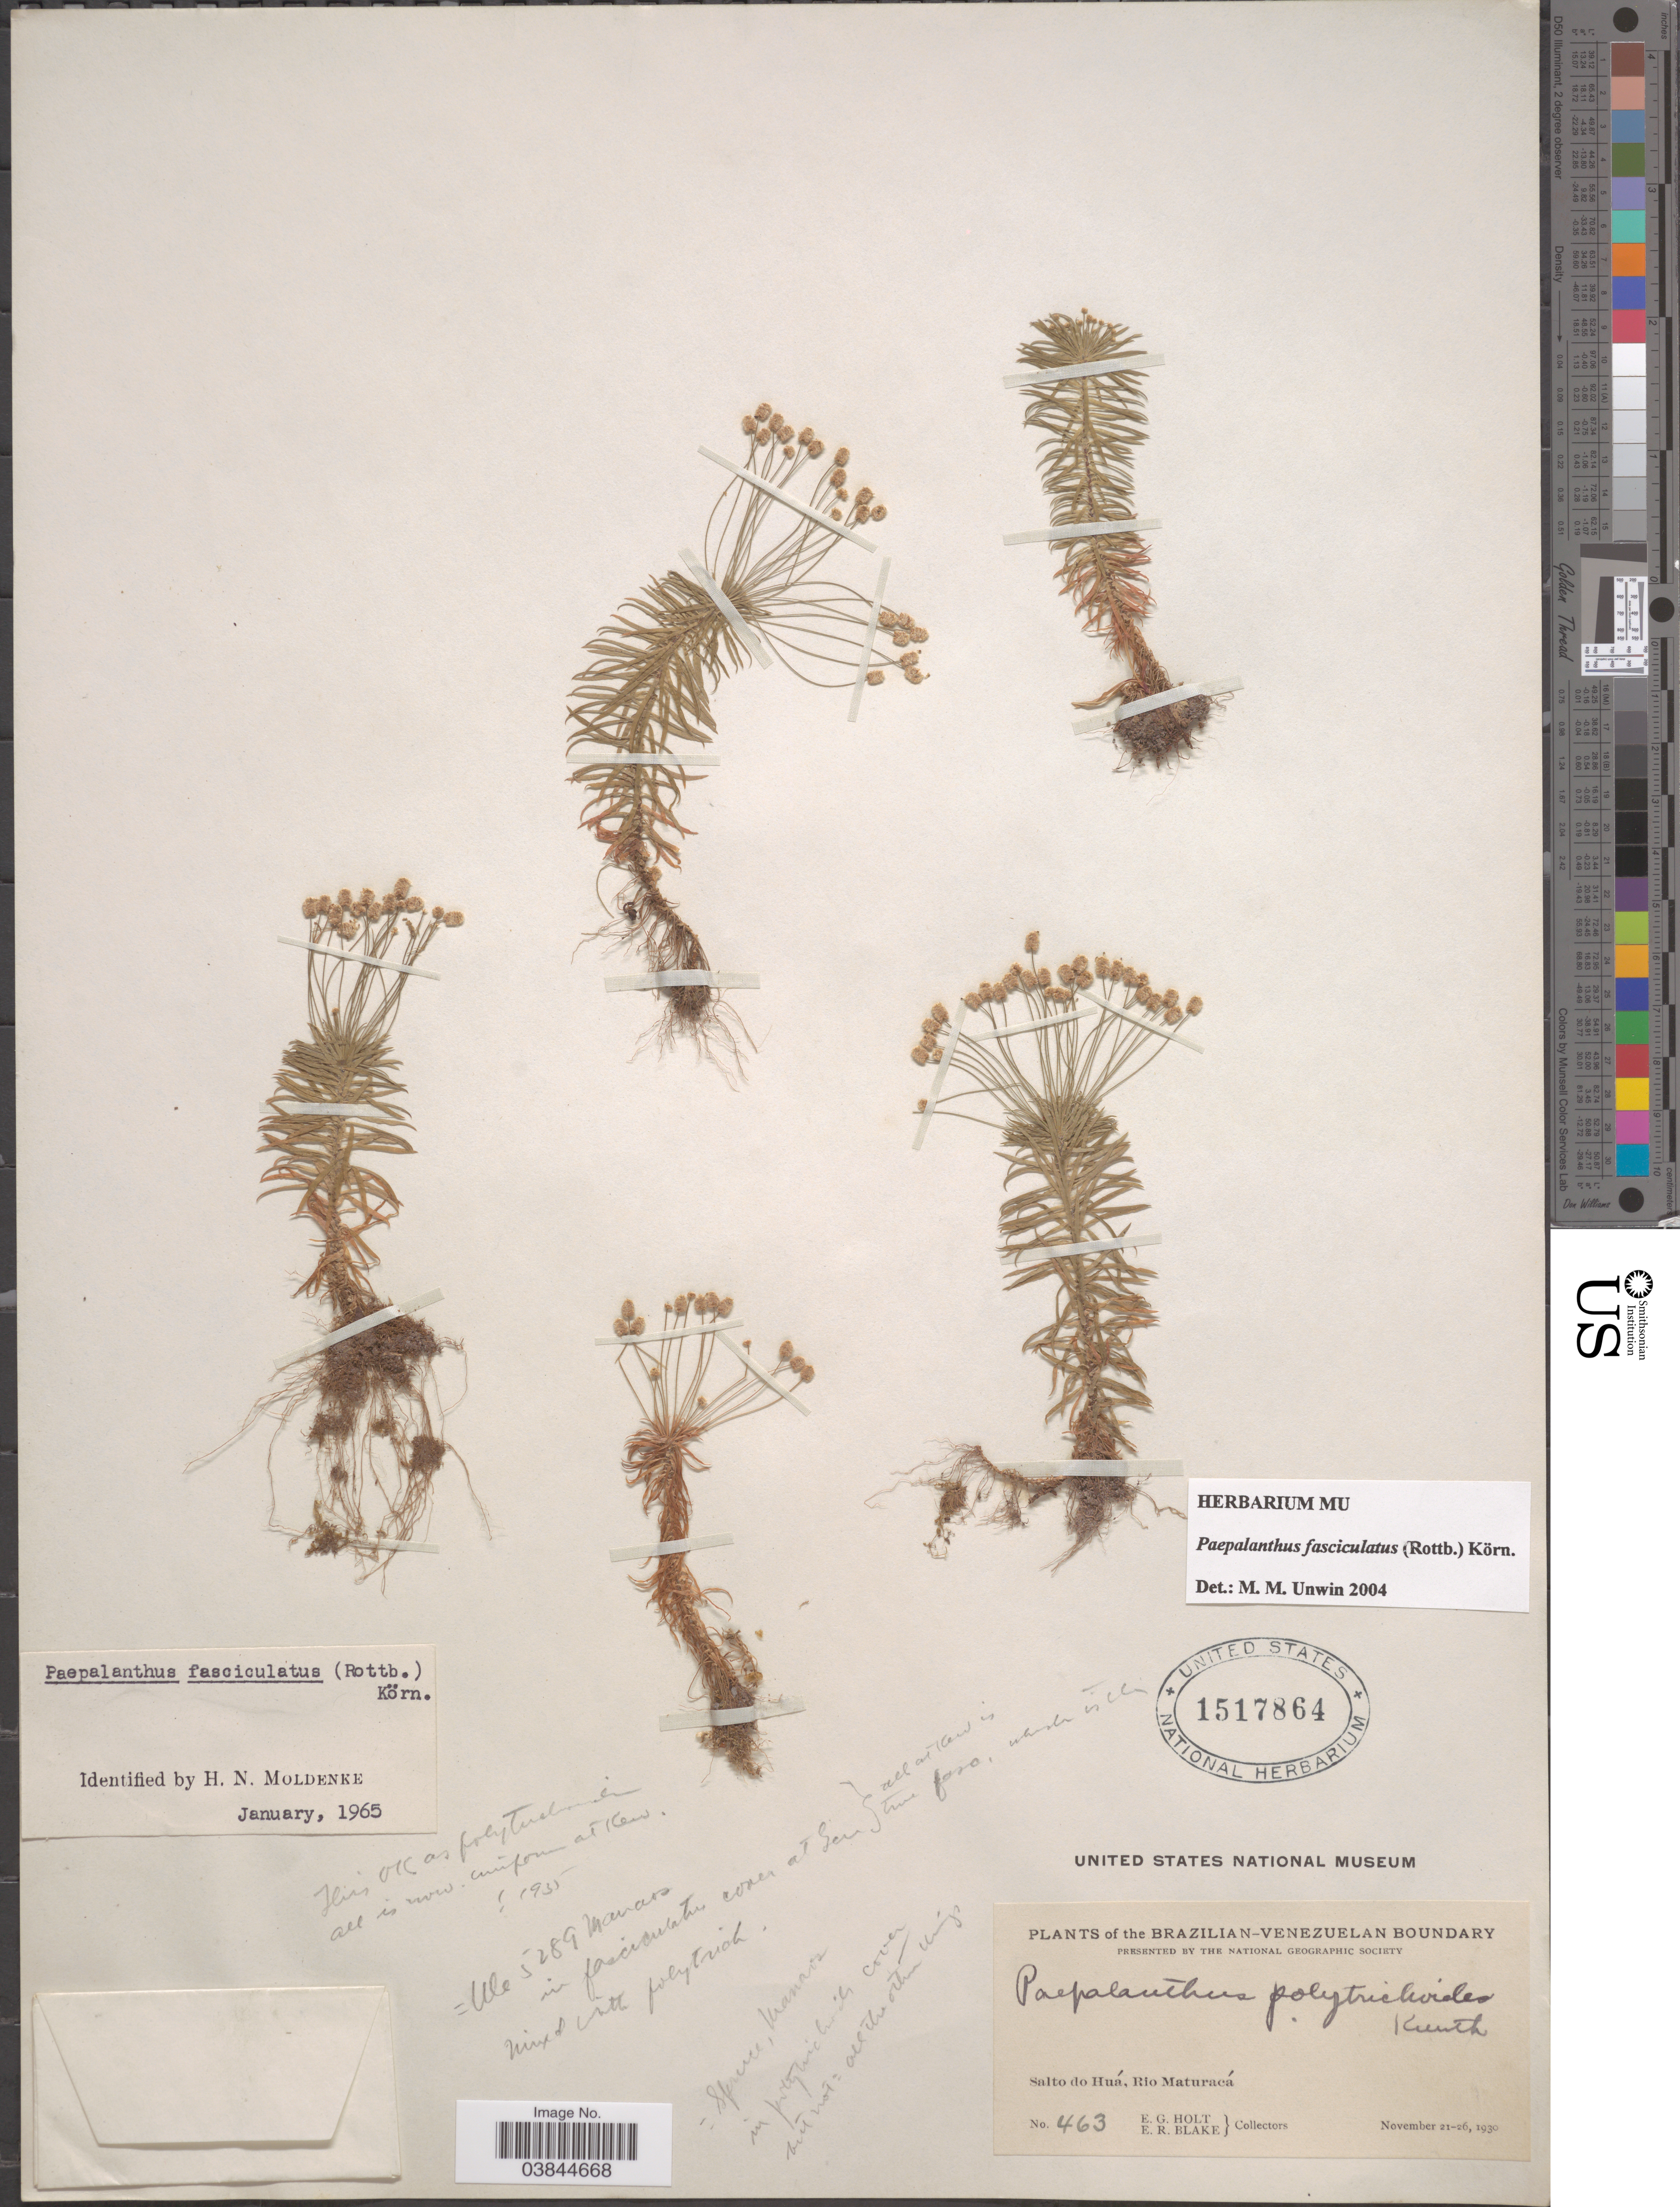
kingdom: Plantae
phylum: Tracheophyta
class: Liliopsida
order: Poales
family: Eriocaulaceae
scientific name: Giuliettia fasciculata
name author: (Rottb.) Andrino & Sano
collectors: E. G. Holt & E. R. Blake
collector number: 463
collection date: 1930-11-21/1930-11-26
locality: The Brazilian-Venezuelan Boundary. Salto do Huá, Rio Maturacá.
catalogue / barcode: US 1517864